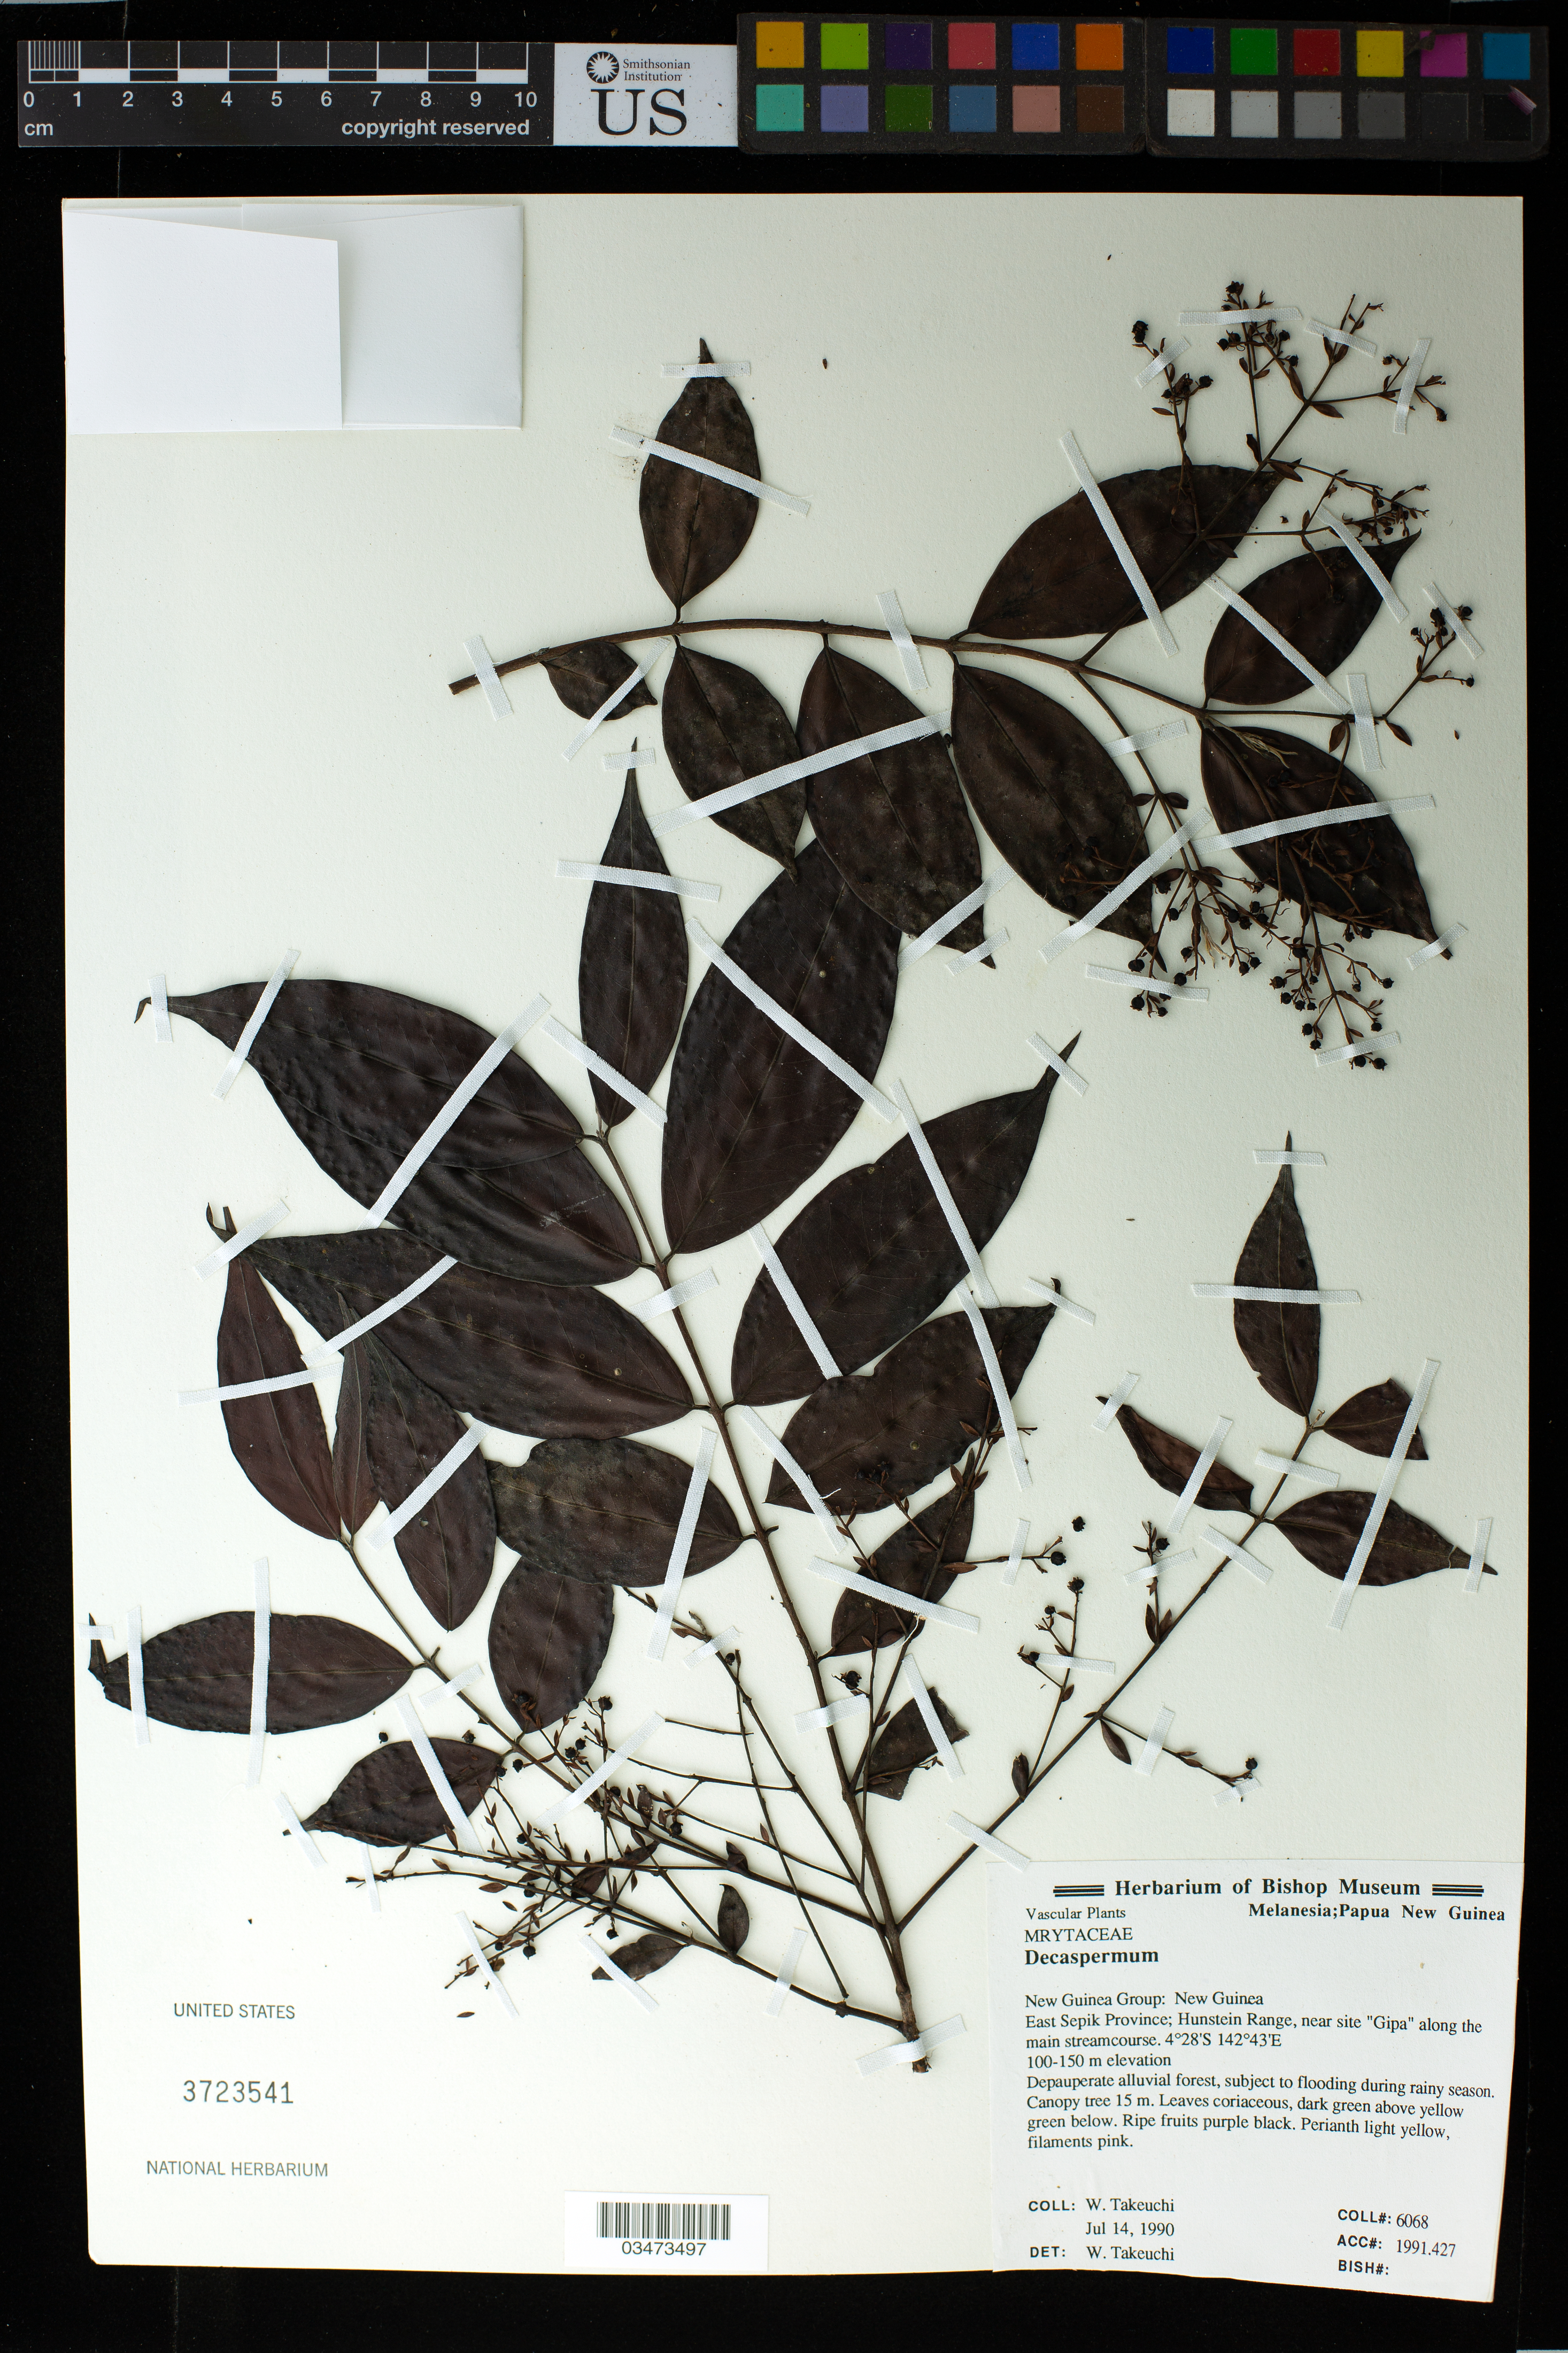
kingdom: Plantae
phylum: Tracheophyta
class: Magnoliopsida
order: Myrtales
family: Myrtaceae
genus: Decaspermum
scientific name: Decaspermum bracteatum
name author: (Roxb.) A.J. Scott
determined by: Takeuchi, W. N.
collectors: W. N. Takeuchi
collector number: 6068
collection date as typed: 14 Jul 1990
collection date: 1990-07-14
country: Papua New Guinea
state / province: East Sepik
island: New Guinea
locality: Hunstein range, near site 'Gipa' along the main streamcourse.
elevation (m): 100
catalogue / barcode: US 3723541